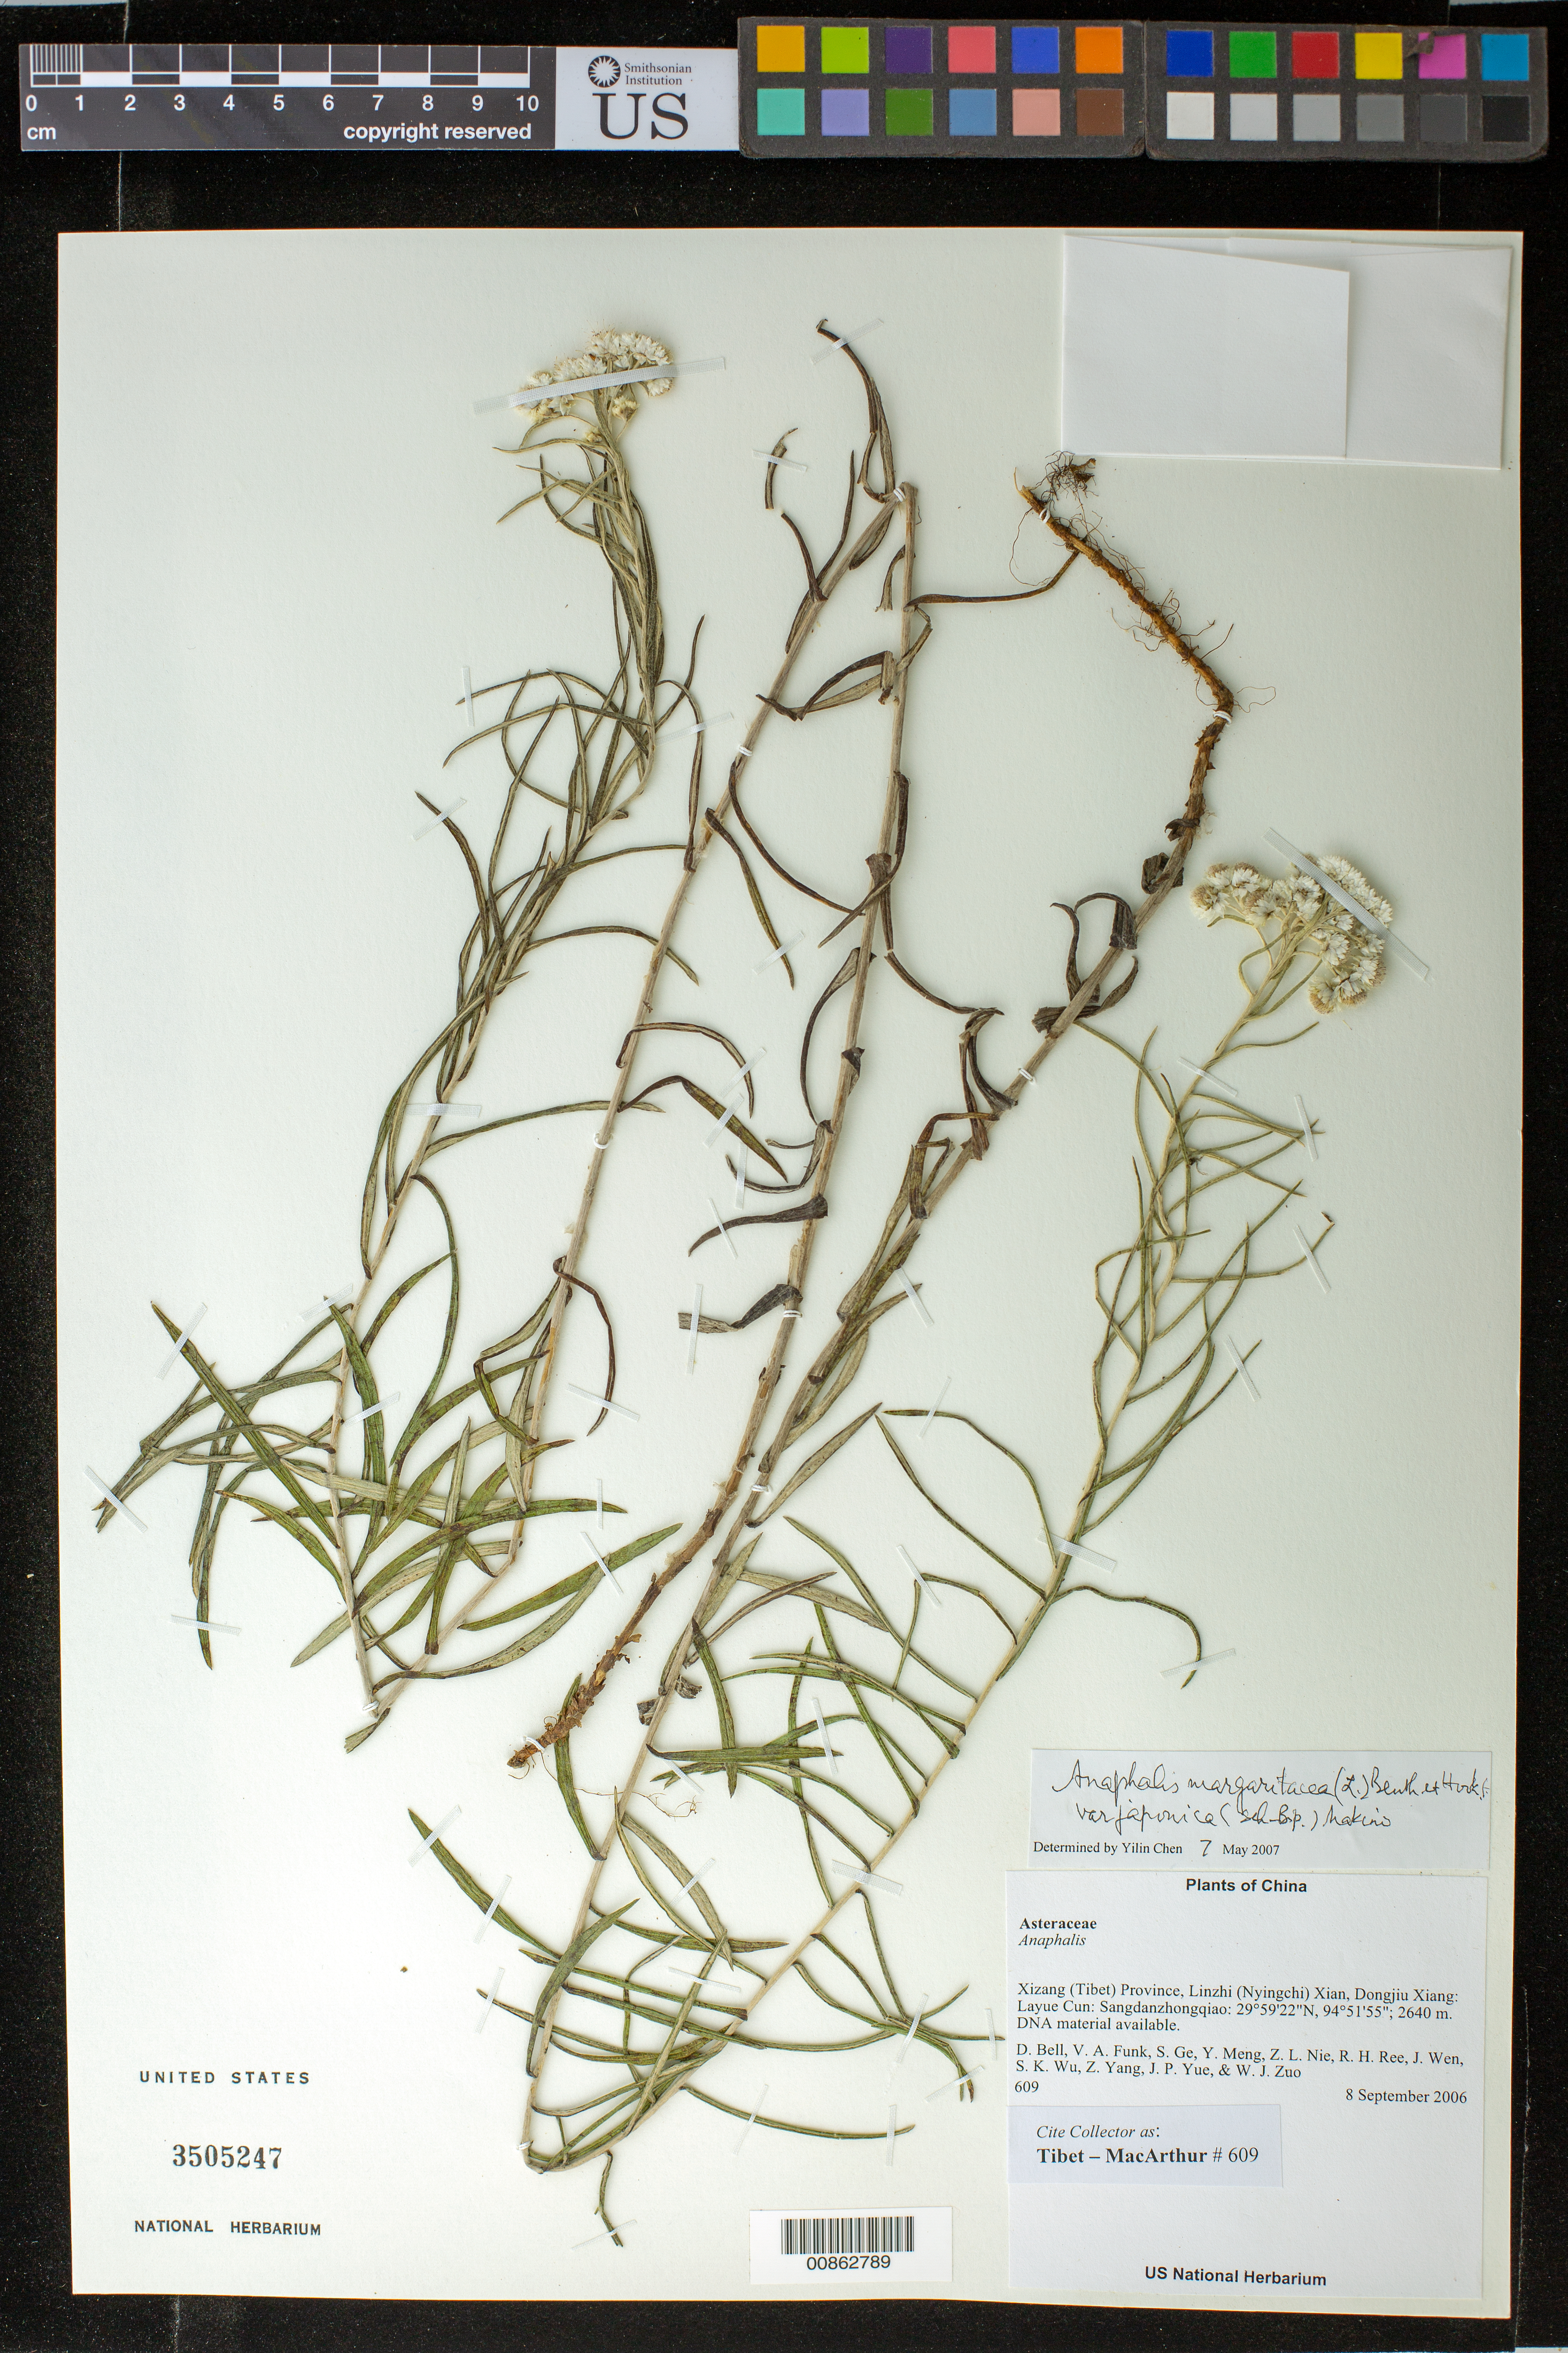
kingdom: Plantae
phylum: Tracheophyta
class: Magnoliopsida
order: Asterales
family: Asteraceae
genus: Anaphalis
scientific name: Anaphalis margaritacea var. japonica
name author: (Sch. Bip.) Makino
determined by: Yilin Chen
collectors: Tibet-MacArthur, D. A. Bell, V. Funk, S. Ge, Y. Meng, Z. Nie, R. Ree, J. Wen, S. K. Wu, Z. Yang, J. Yue & W. Zuo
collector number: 609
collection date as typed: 08 Sep 2006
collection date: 2006-09-08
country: China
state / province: Xizang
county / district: Linzhi (Nyingchi) Xian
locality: Dongjiu Xiang: Layue Cun: Sangdanzhongqiao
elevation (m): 2640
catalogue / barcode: US 3505247